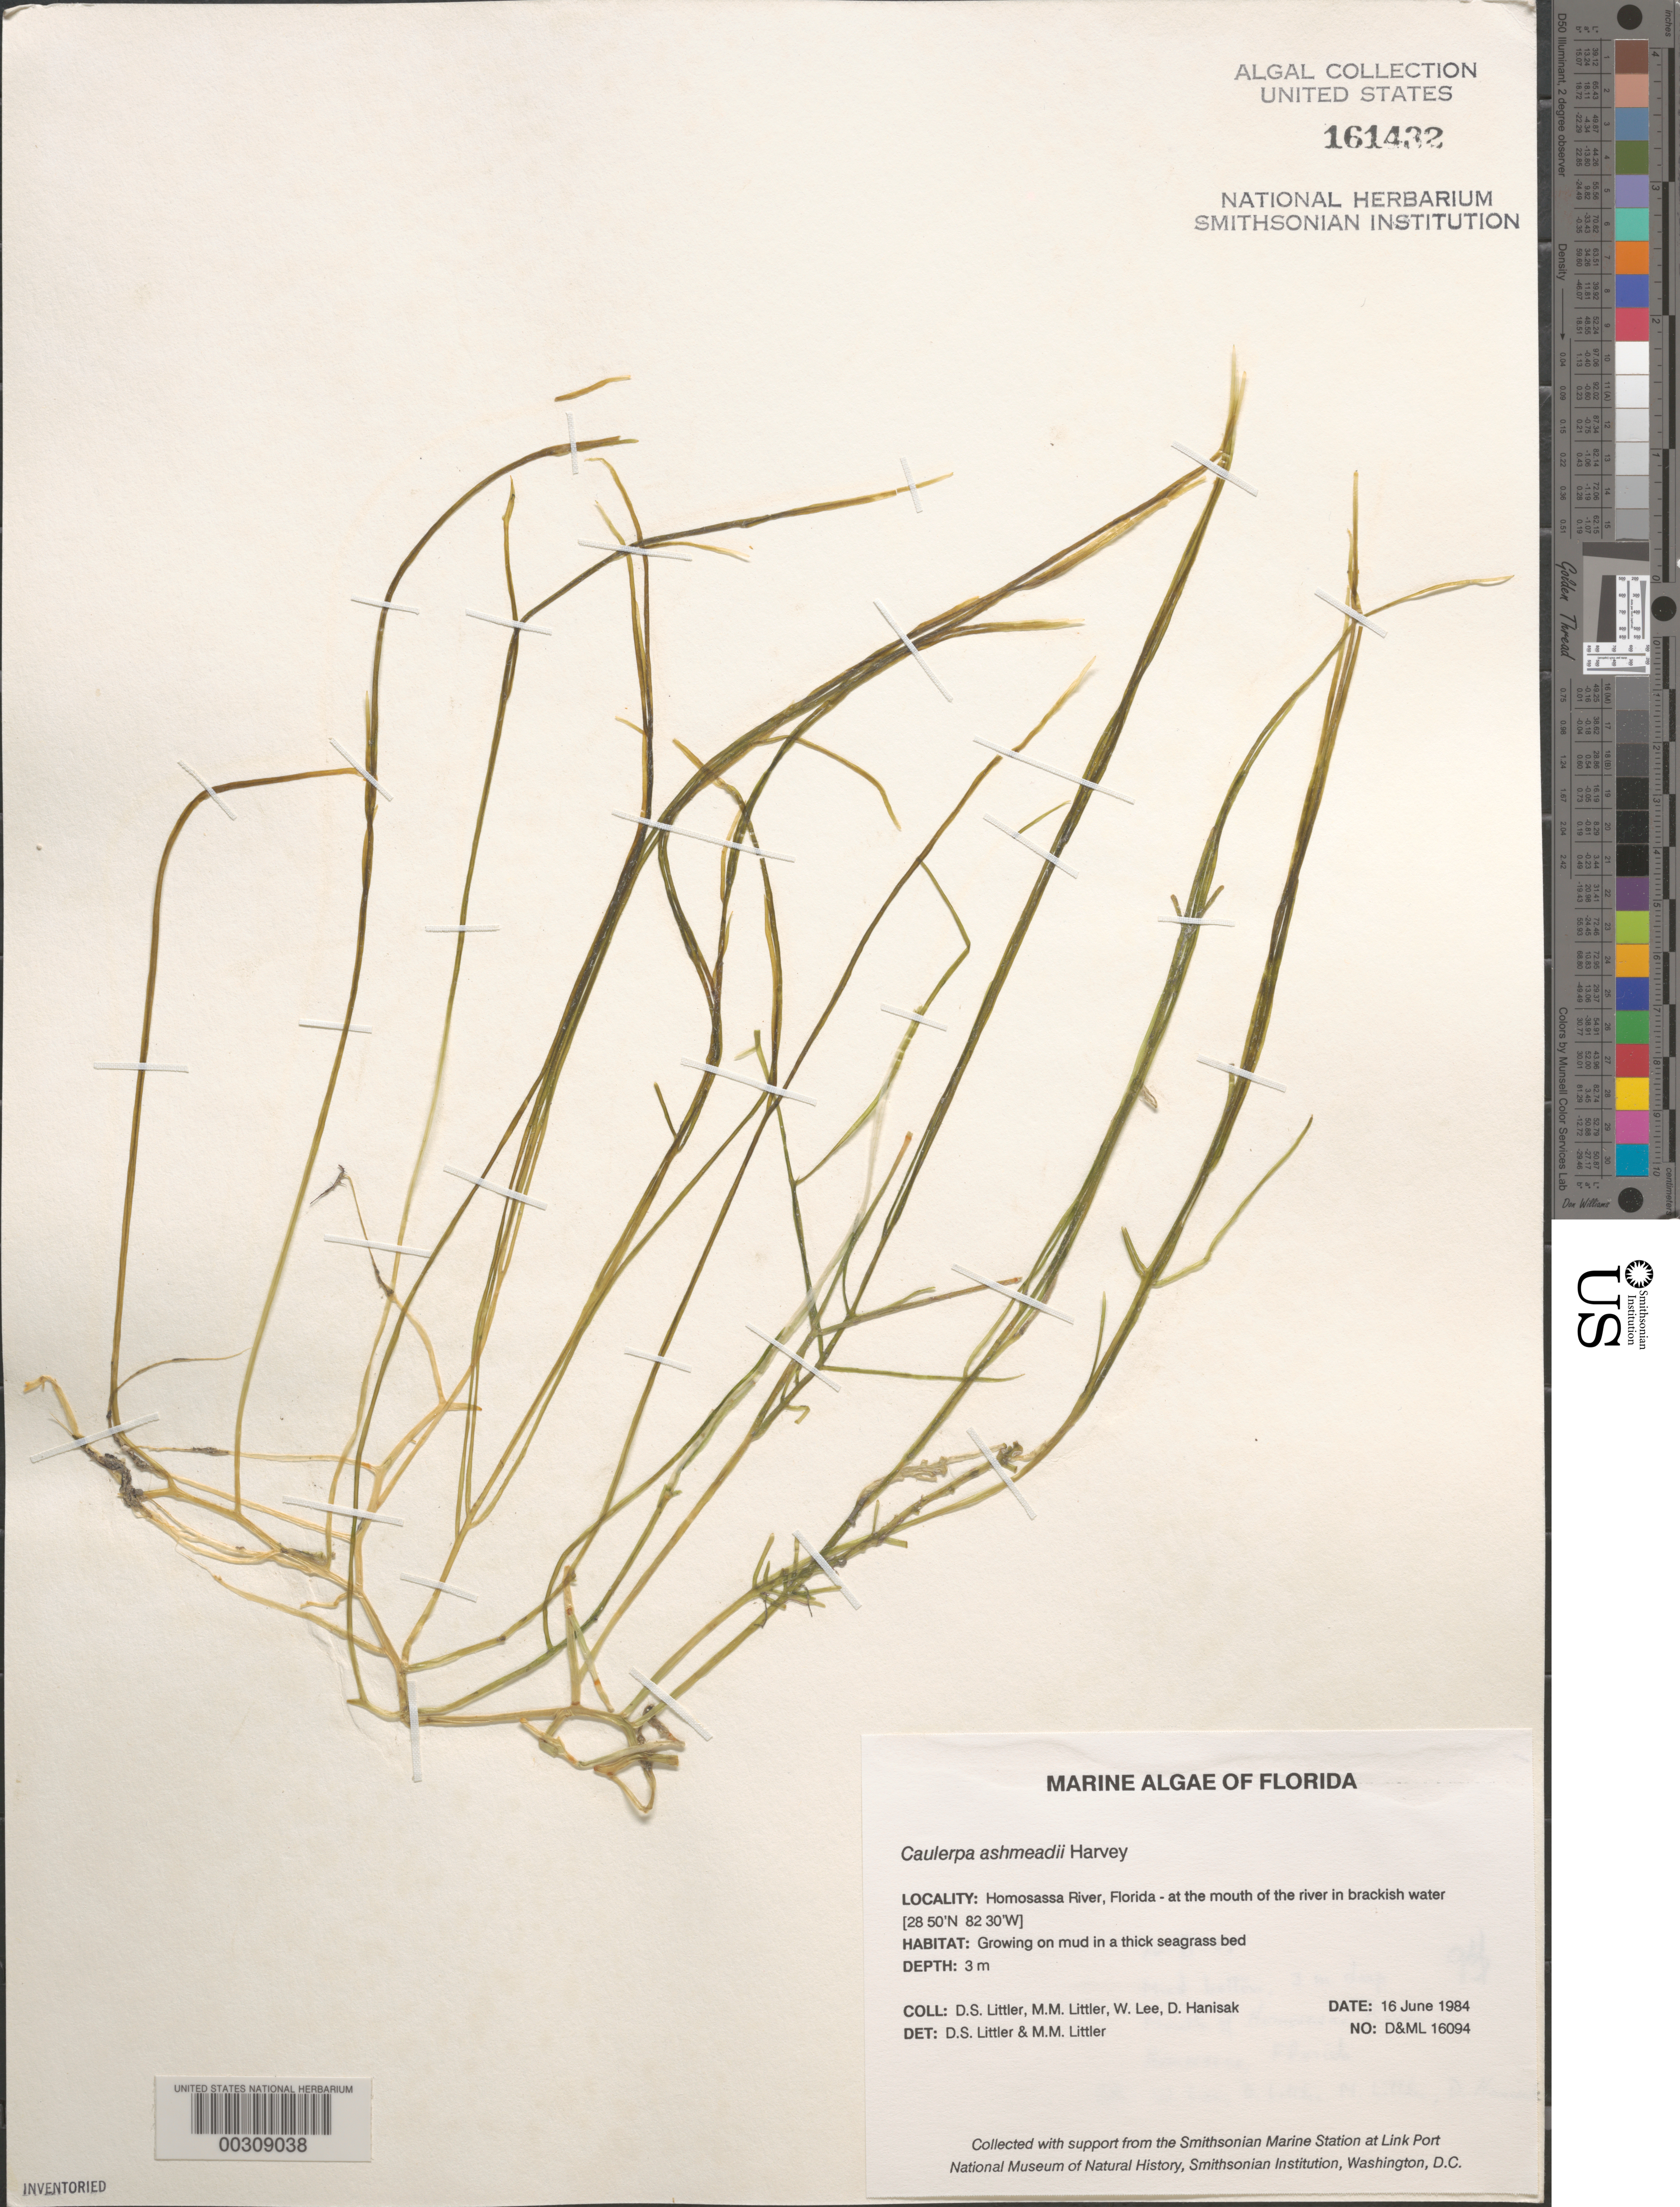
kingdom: Plantae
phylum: Chlorophyta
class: Ulvophyceae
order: Bryopsidales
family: Caulerpaceae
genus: Caulerpa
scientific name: Caulerpa ashmeadii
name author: Harv.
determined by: Littler, D. S.; Littler, M. M.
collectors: D. S. Littler, M. M. Littler, W. Lee & M. Hanisak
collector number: D&ML 16094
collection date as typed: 16 Jun 1984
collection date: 1984-06-16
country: United States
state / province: Florida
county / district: Citrus County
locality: Homosassa River mouth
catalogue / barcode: US 161432